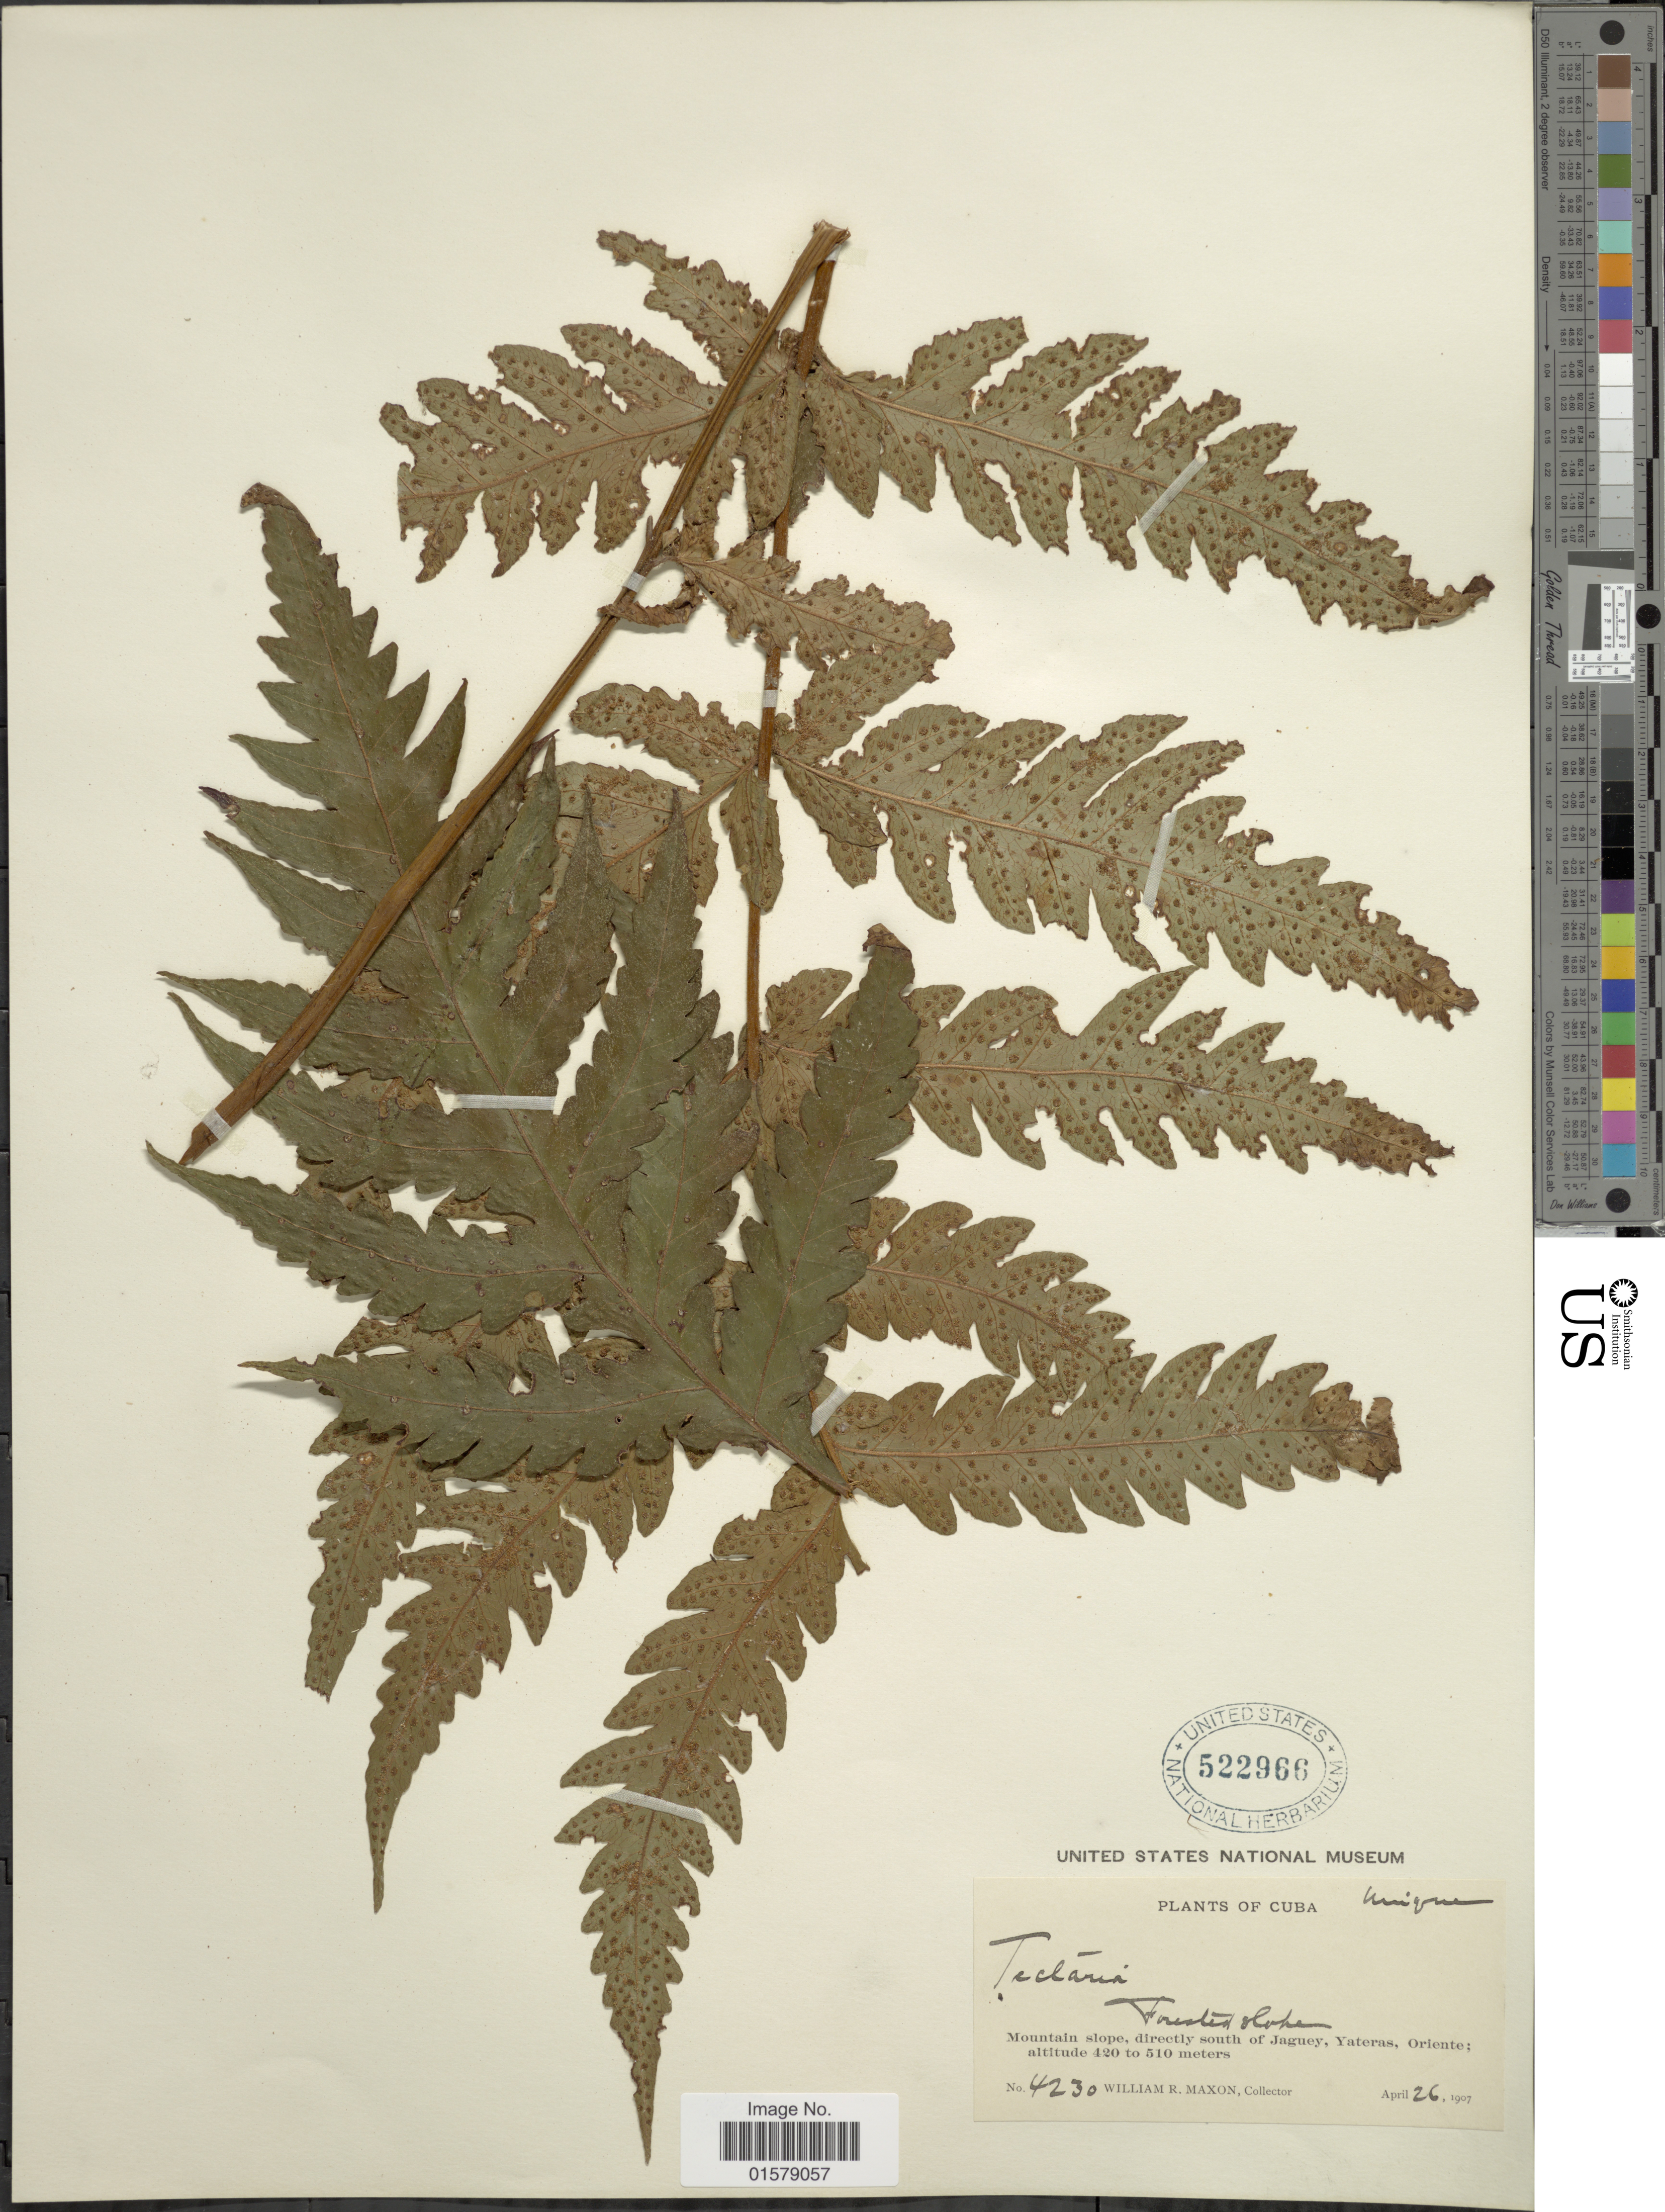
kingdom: Plantae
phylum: Tracheophyta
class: Polypodiopsida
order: Polypodiales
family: Tectariaceae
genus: Tectaria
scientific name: Tectaria cicutaria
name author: (L.) Copel.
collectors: W. R. Maxon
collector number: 4230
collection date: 1907-04-26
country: Cuba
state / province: Oriente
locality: Mountain slope, directly south of Jaguey, Yateras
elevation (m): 420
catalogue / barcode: US 522966